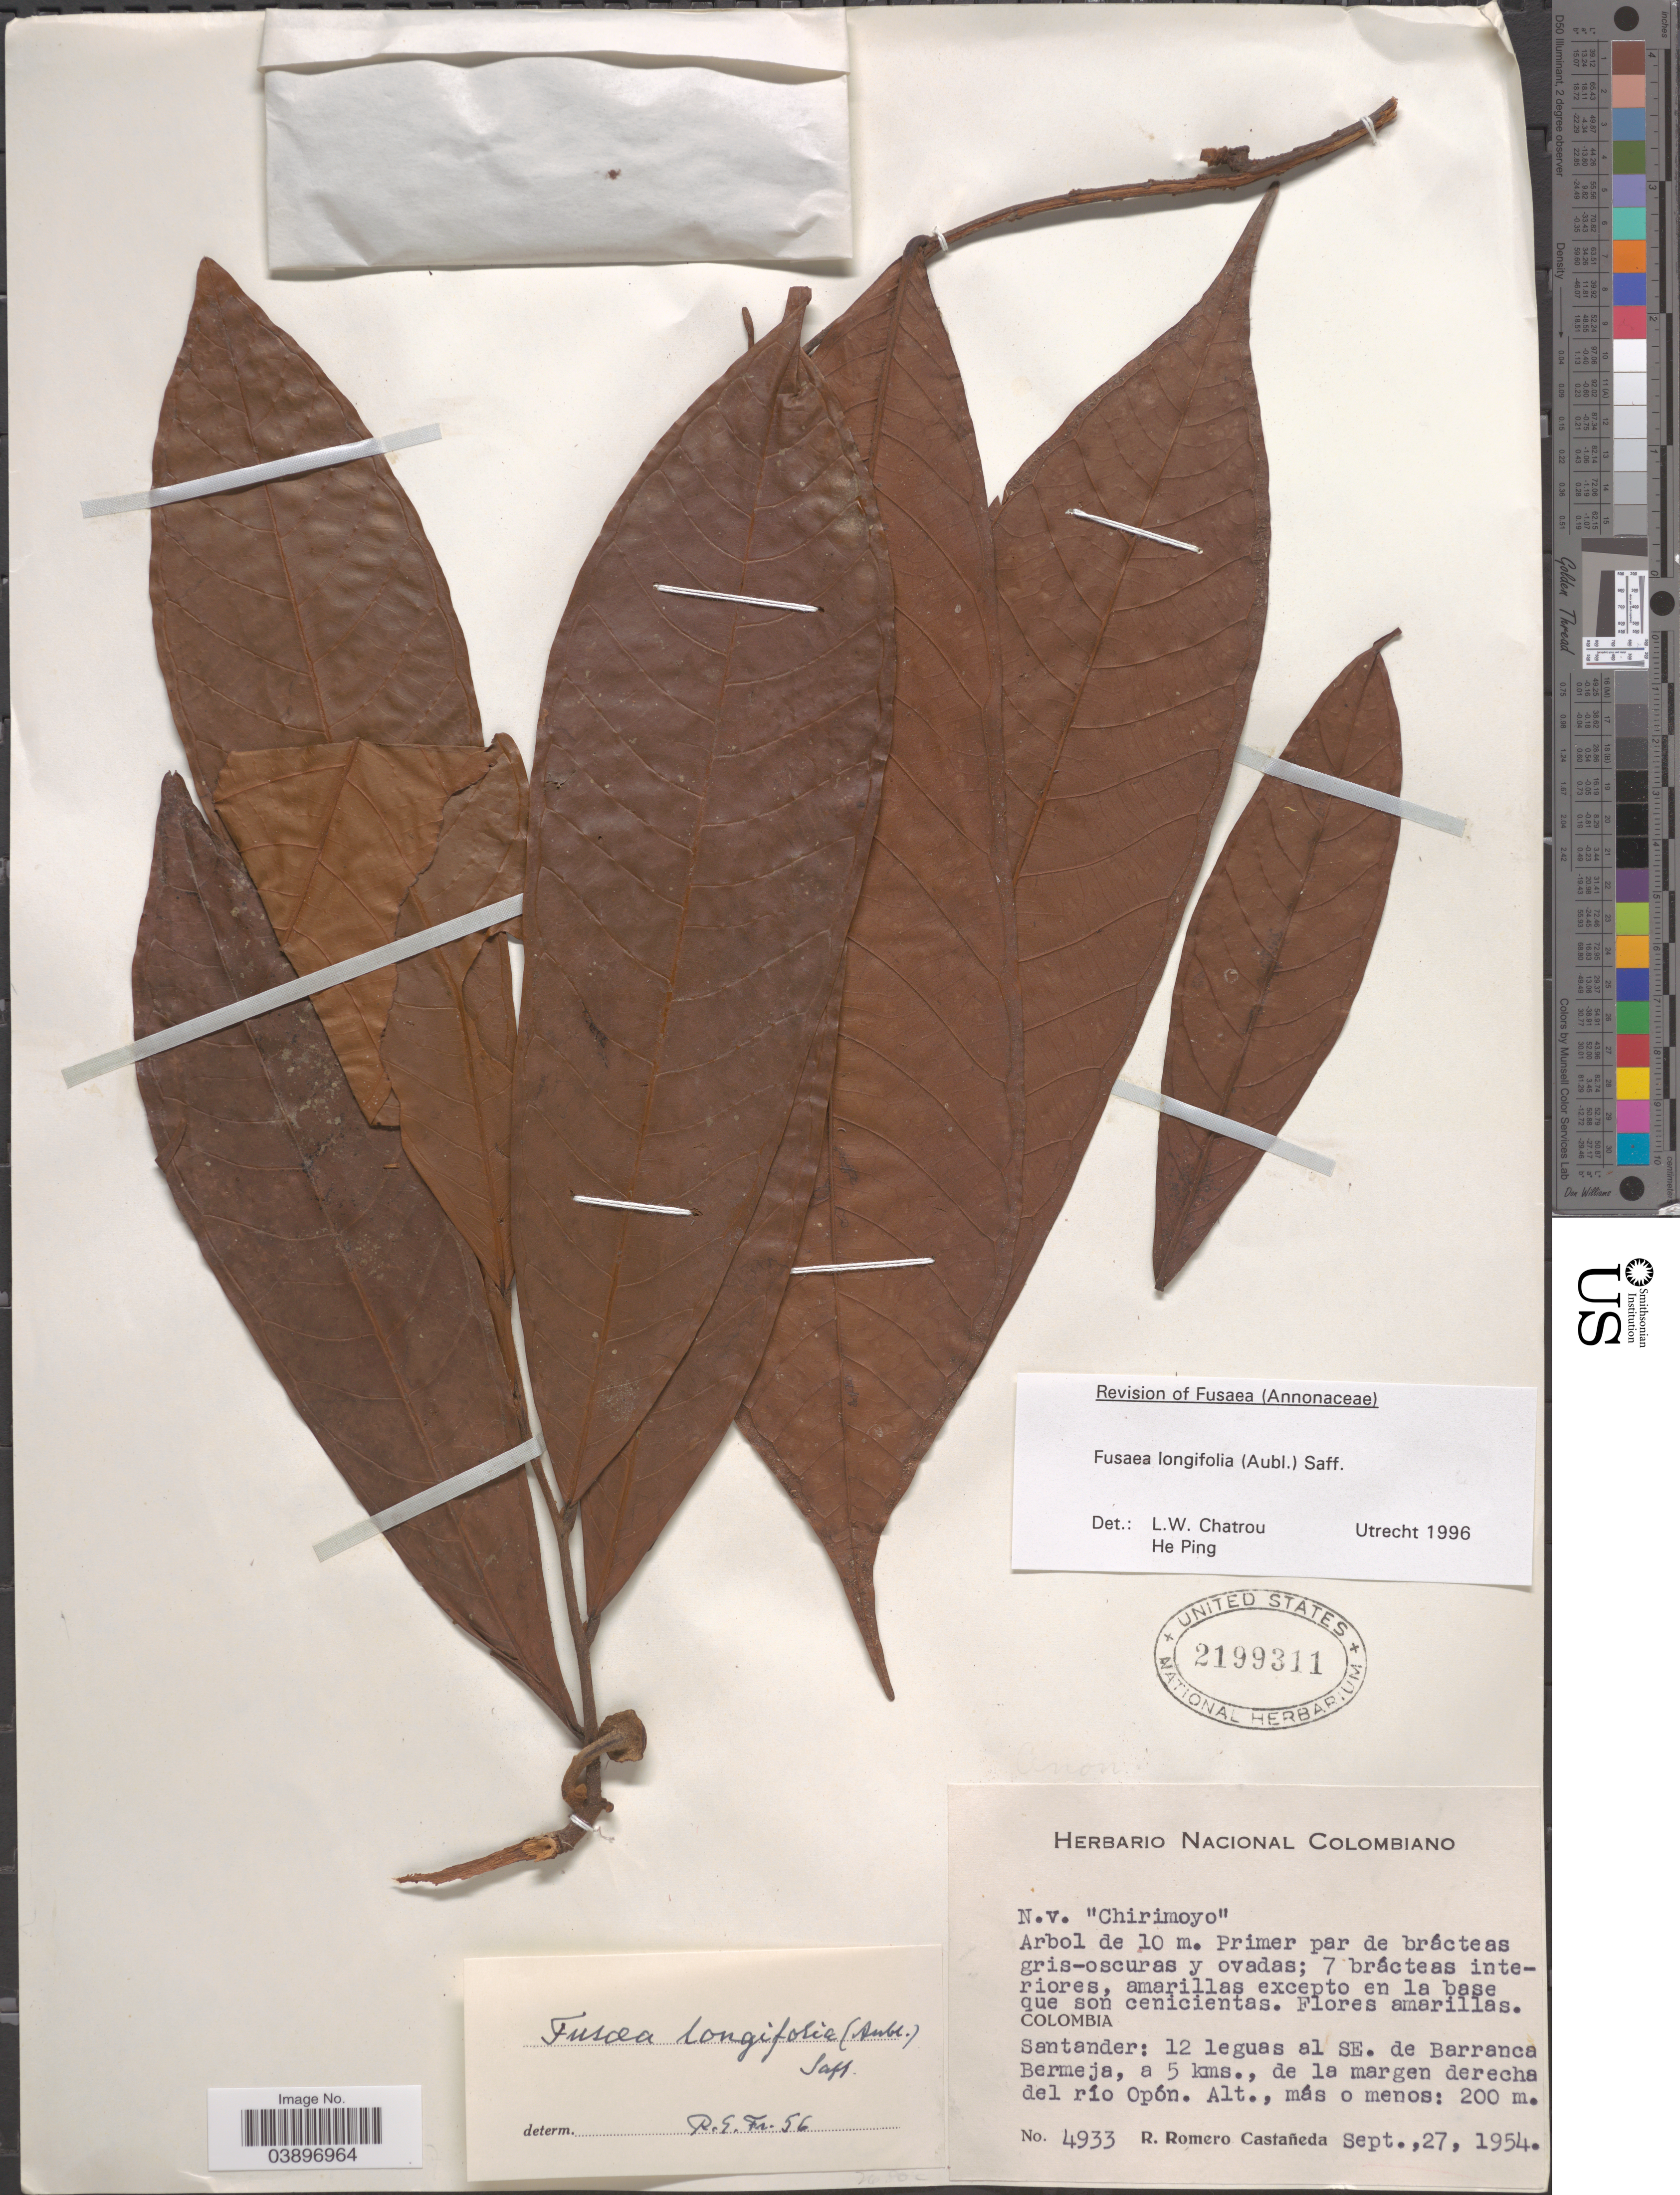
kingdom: Plantae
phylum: Tracheophyta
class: Magnoliopsida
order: Magnoliales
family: Annonaceae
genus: Fusaea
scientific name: Fusaea longifolia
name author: (Aubl.) Saff.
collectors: R. Romero Castañeda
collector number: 4933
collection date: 1954-09-27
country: Colombia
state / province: Santander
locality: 12 leguas al SE. de Barranca Bermeja, a 5 kms., de la margen derecha del río Opón.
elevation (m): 200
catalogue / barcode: US 2199311